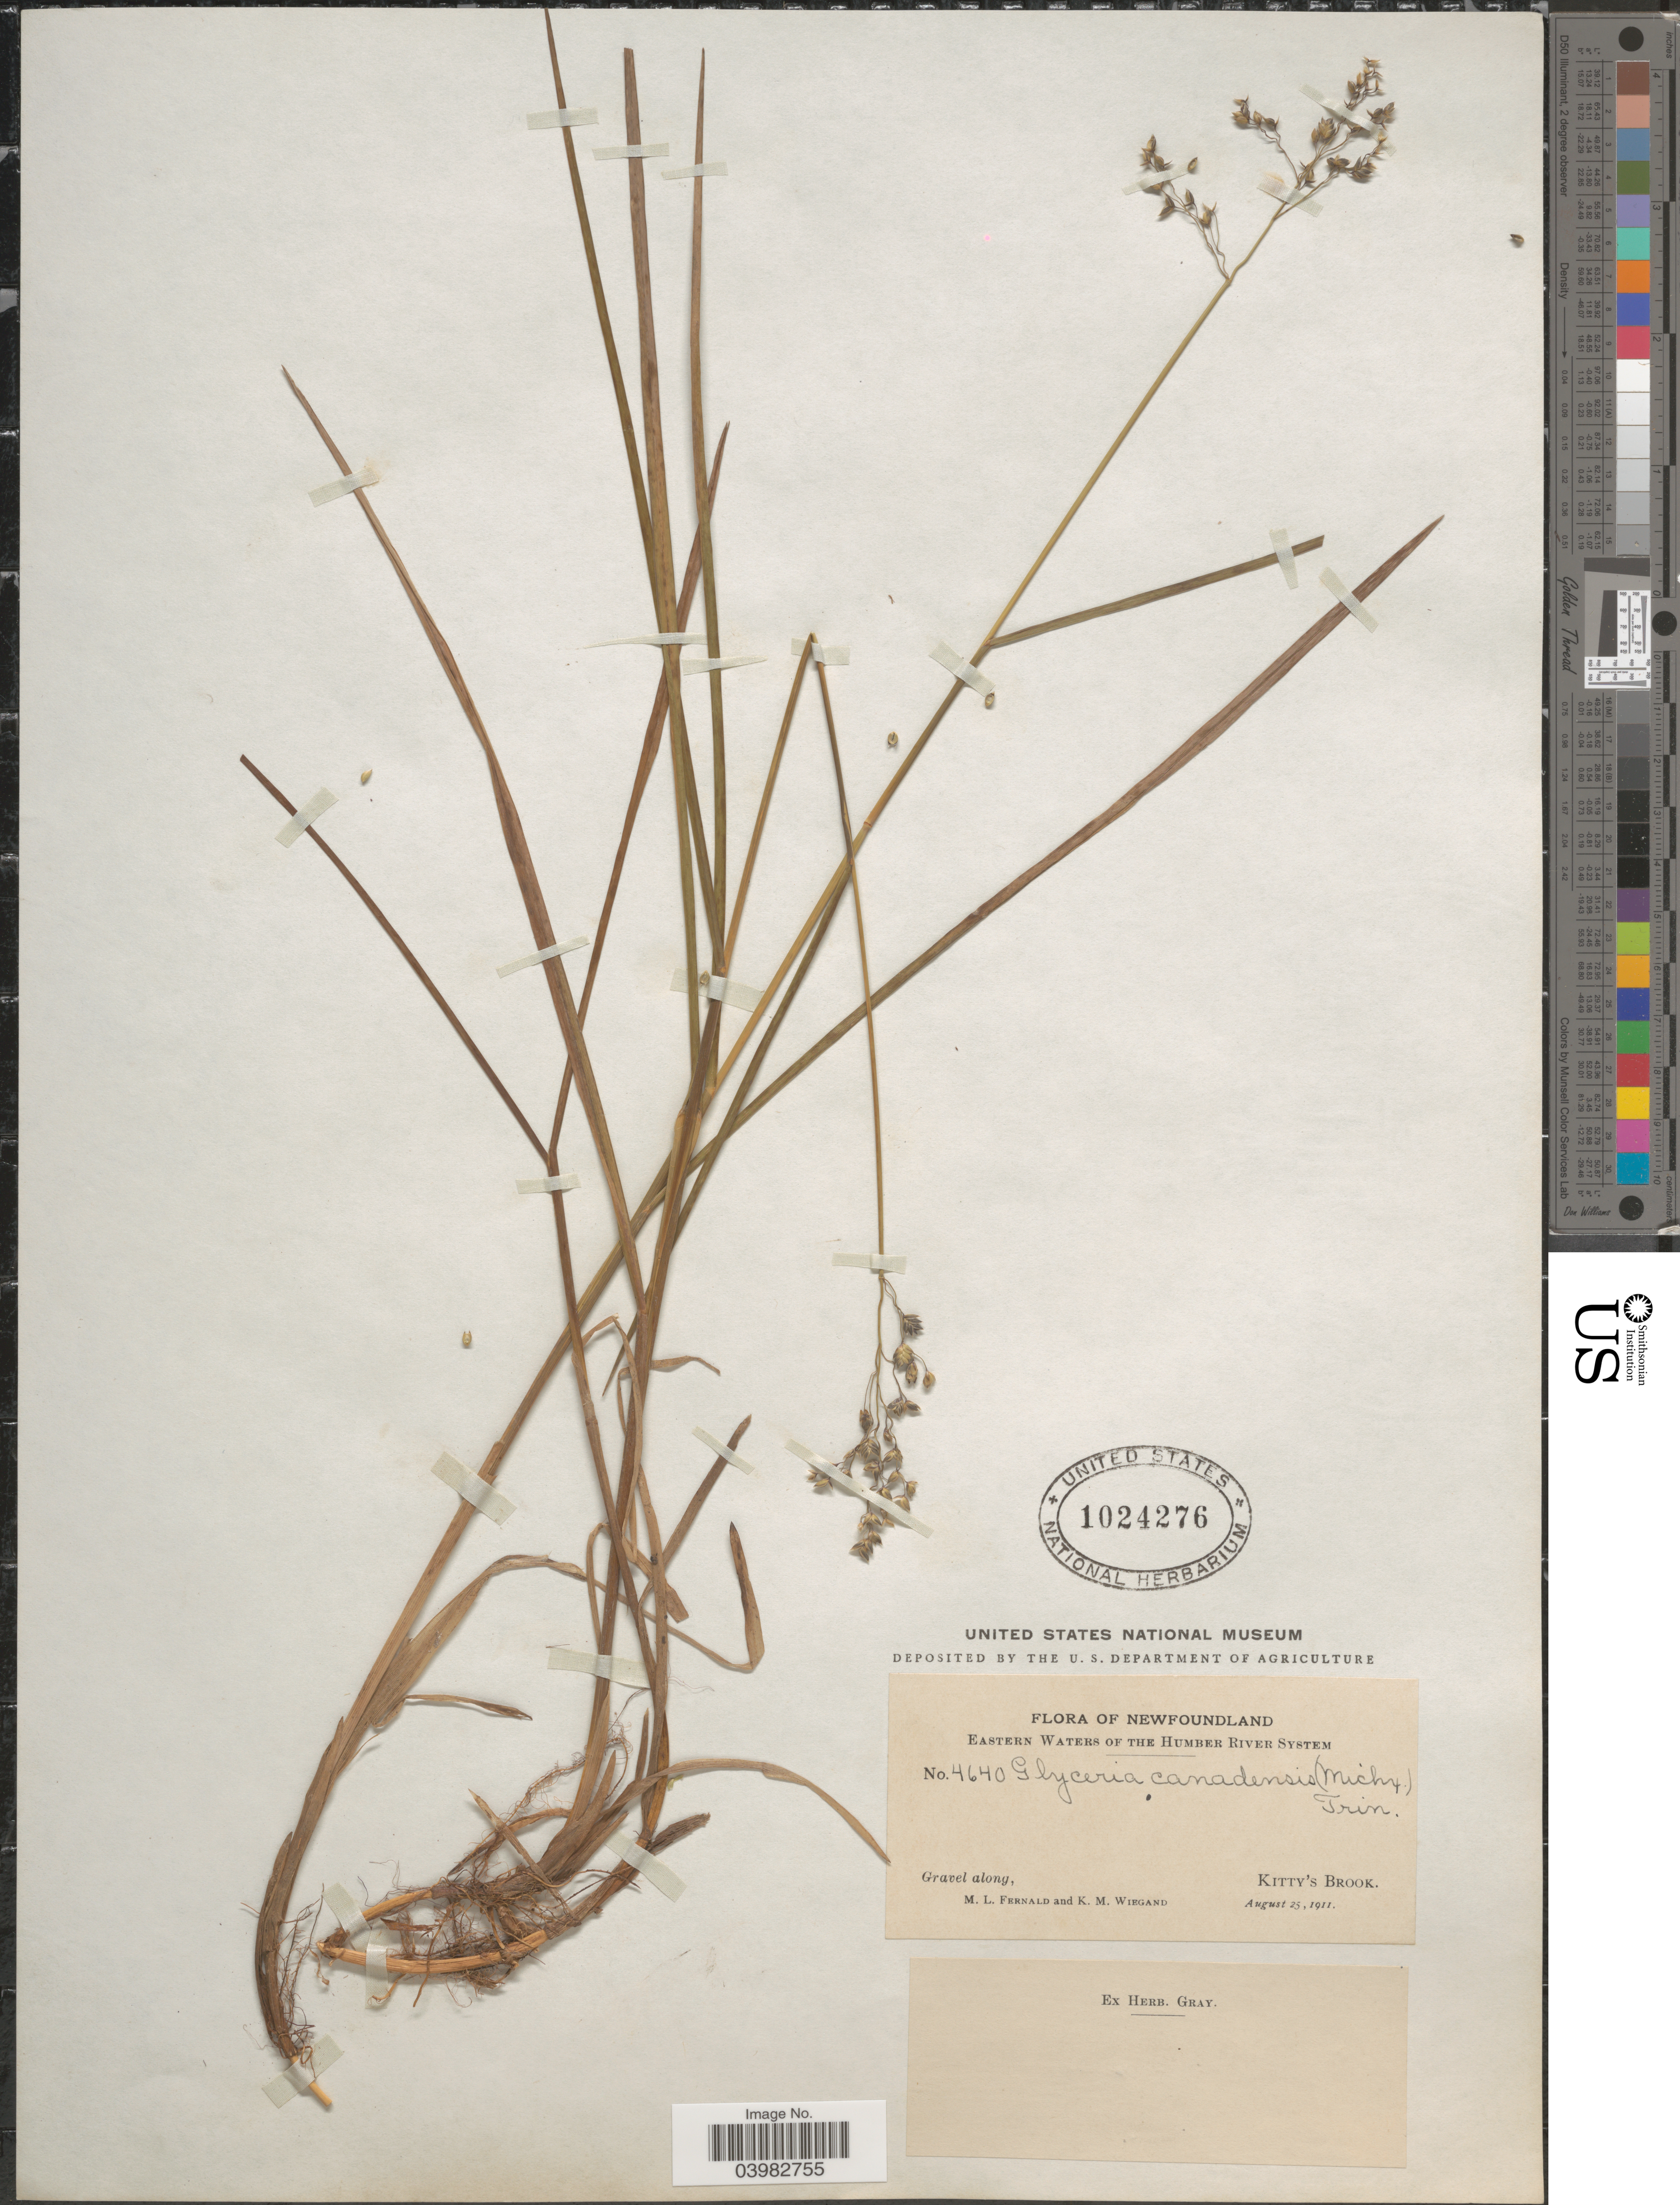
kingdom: Plantae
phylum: Tracheophyta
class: Liliopsida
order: Poales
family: Poaceae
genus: Glyceria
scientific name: Glyceria canadensis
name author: (Michx.) Trin.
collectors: M. L. Fernald & K. M. Wiegand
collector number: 4640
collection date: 1911-08-25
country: Canada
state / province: Newfoundland and Labrador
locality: Eastern Waters of the Humber River System. Along Kittty's Brook.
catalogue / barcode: US 1024276